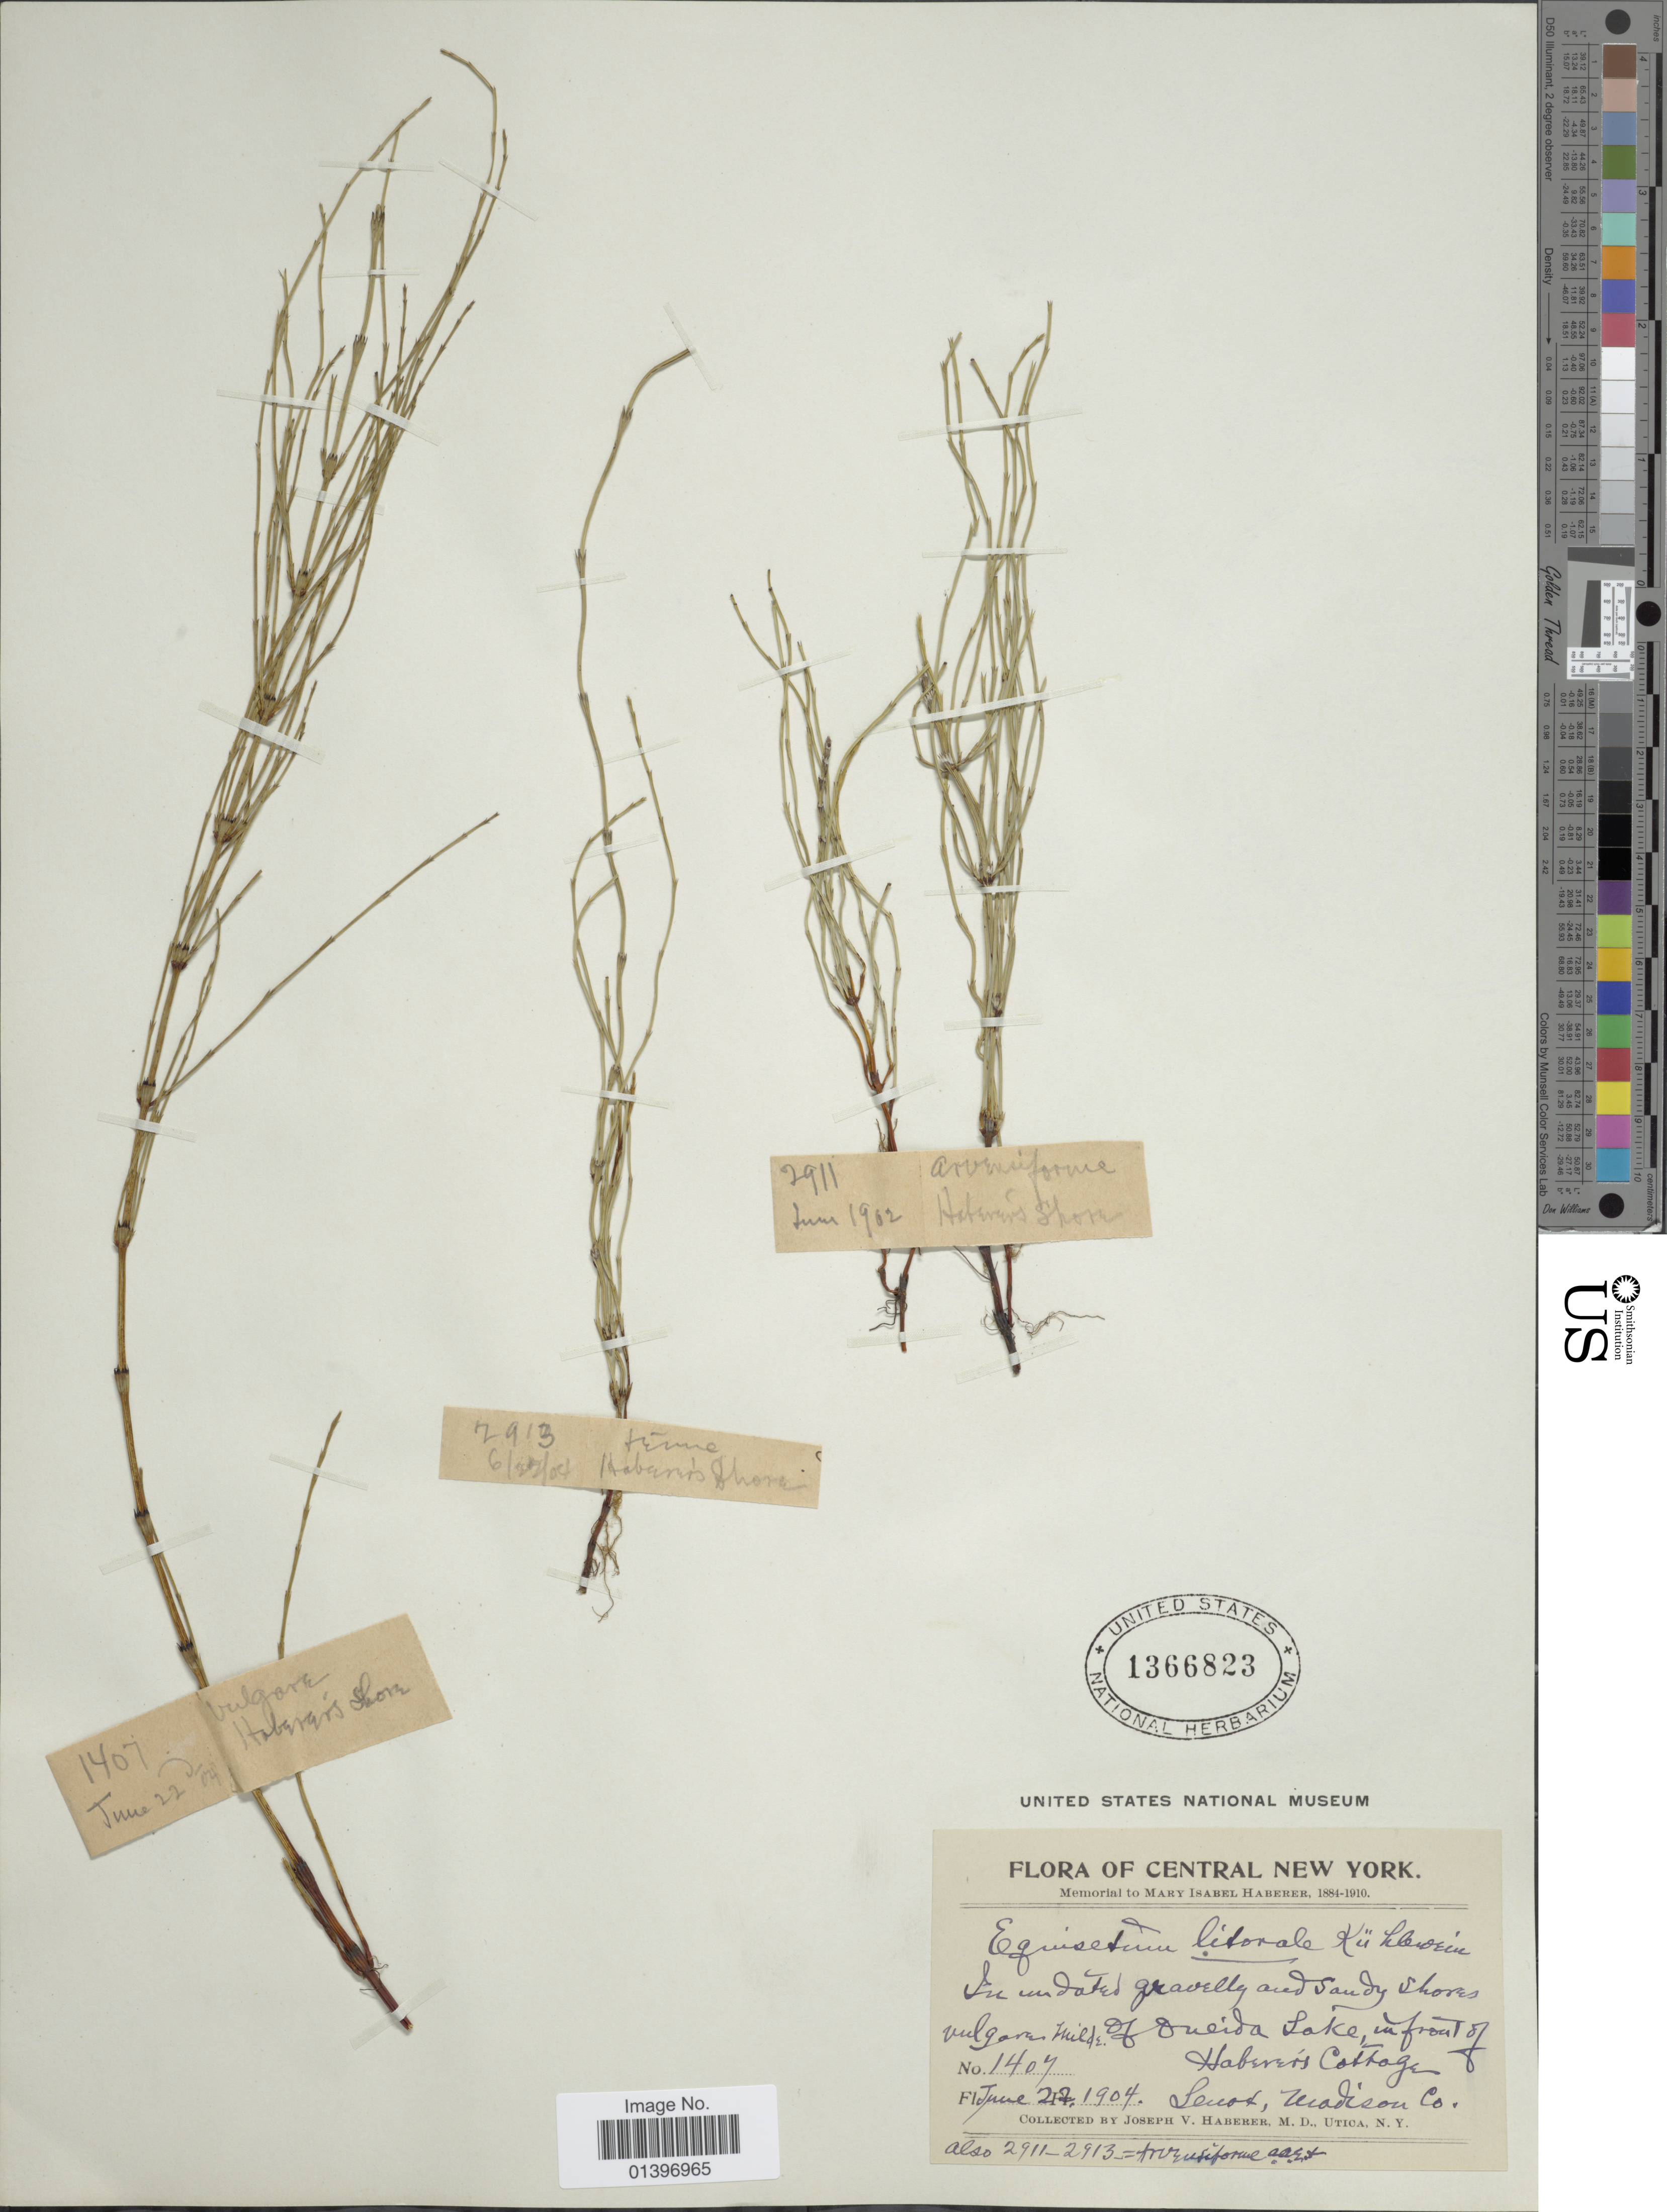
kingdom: Plantae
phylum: Tracheophyta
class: Polypodiopsida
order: Equisetales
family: Equisetaceae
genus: Equisetum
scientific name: Equisetum x litorale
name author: Kuhlw.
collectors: J. V. Haberer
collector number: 1407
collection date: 1904-06-22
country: United States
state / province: New York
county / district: Oneida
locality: Inundated gravelly and sandy shores of Oneida Lake, in front of Harberers Cottage,Lenox Madison Co.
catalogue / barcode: US 1366823